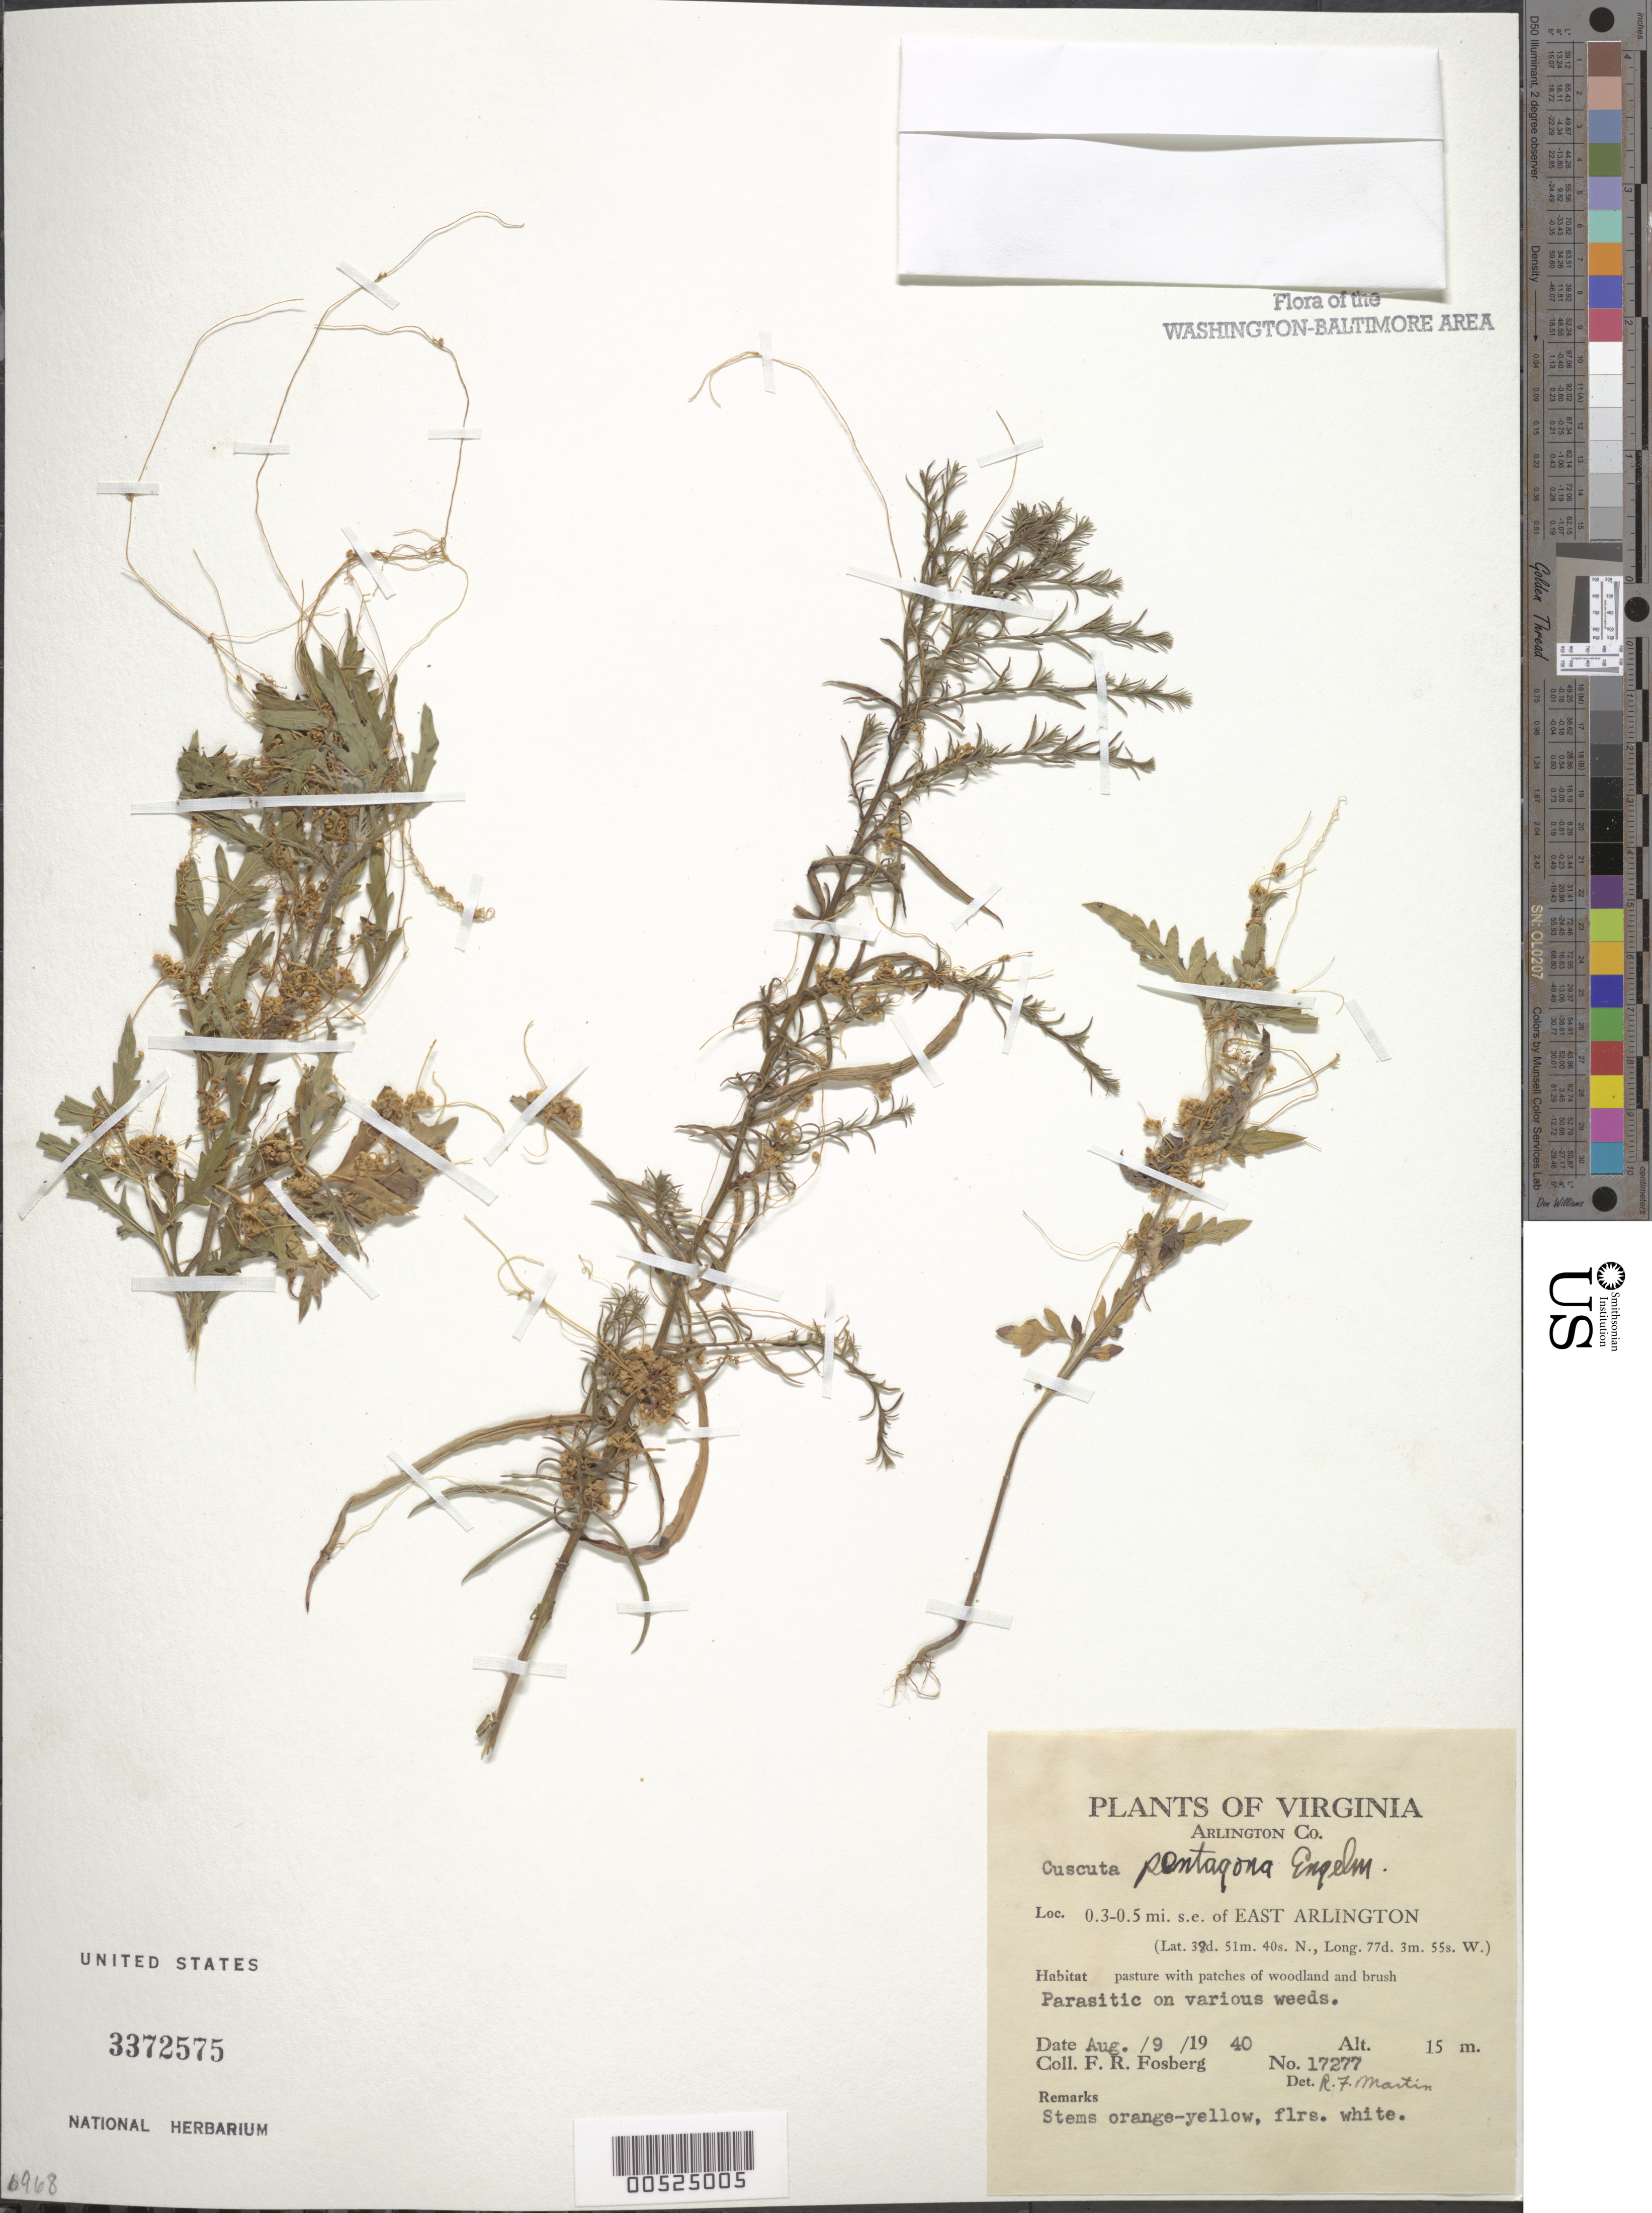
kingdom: Plantae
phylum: Tracheophyta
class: Magnoliopsida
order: Solanales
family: Convolvulaceae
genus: Cuscuta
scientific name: Cuscuta pentagona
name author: Engelm.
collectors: F. R. Fosberg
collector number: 17277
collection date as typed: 09 Aug 1940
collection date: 1940-08-09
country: United States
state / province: Virginia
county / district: Arlington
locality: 0.3-0.5 mi. SE of east Arlington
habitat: Pasture with patches of woodland and brush, parasitic on various weeds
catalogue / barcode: US 3372575